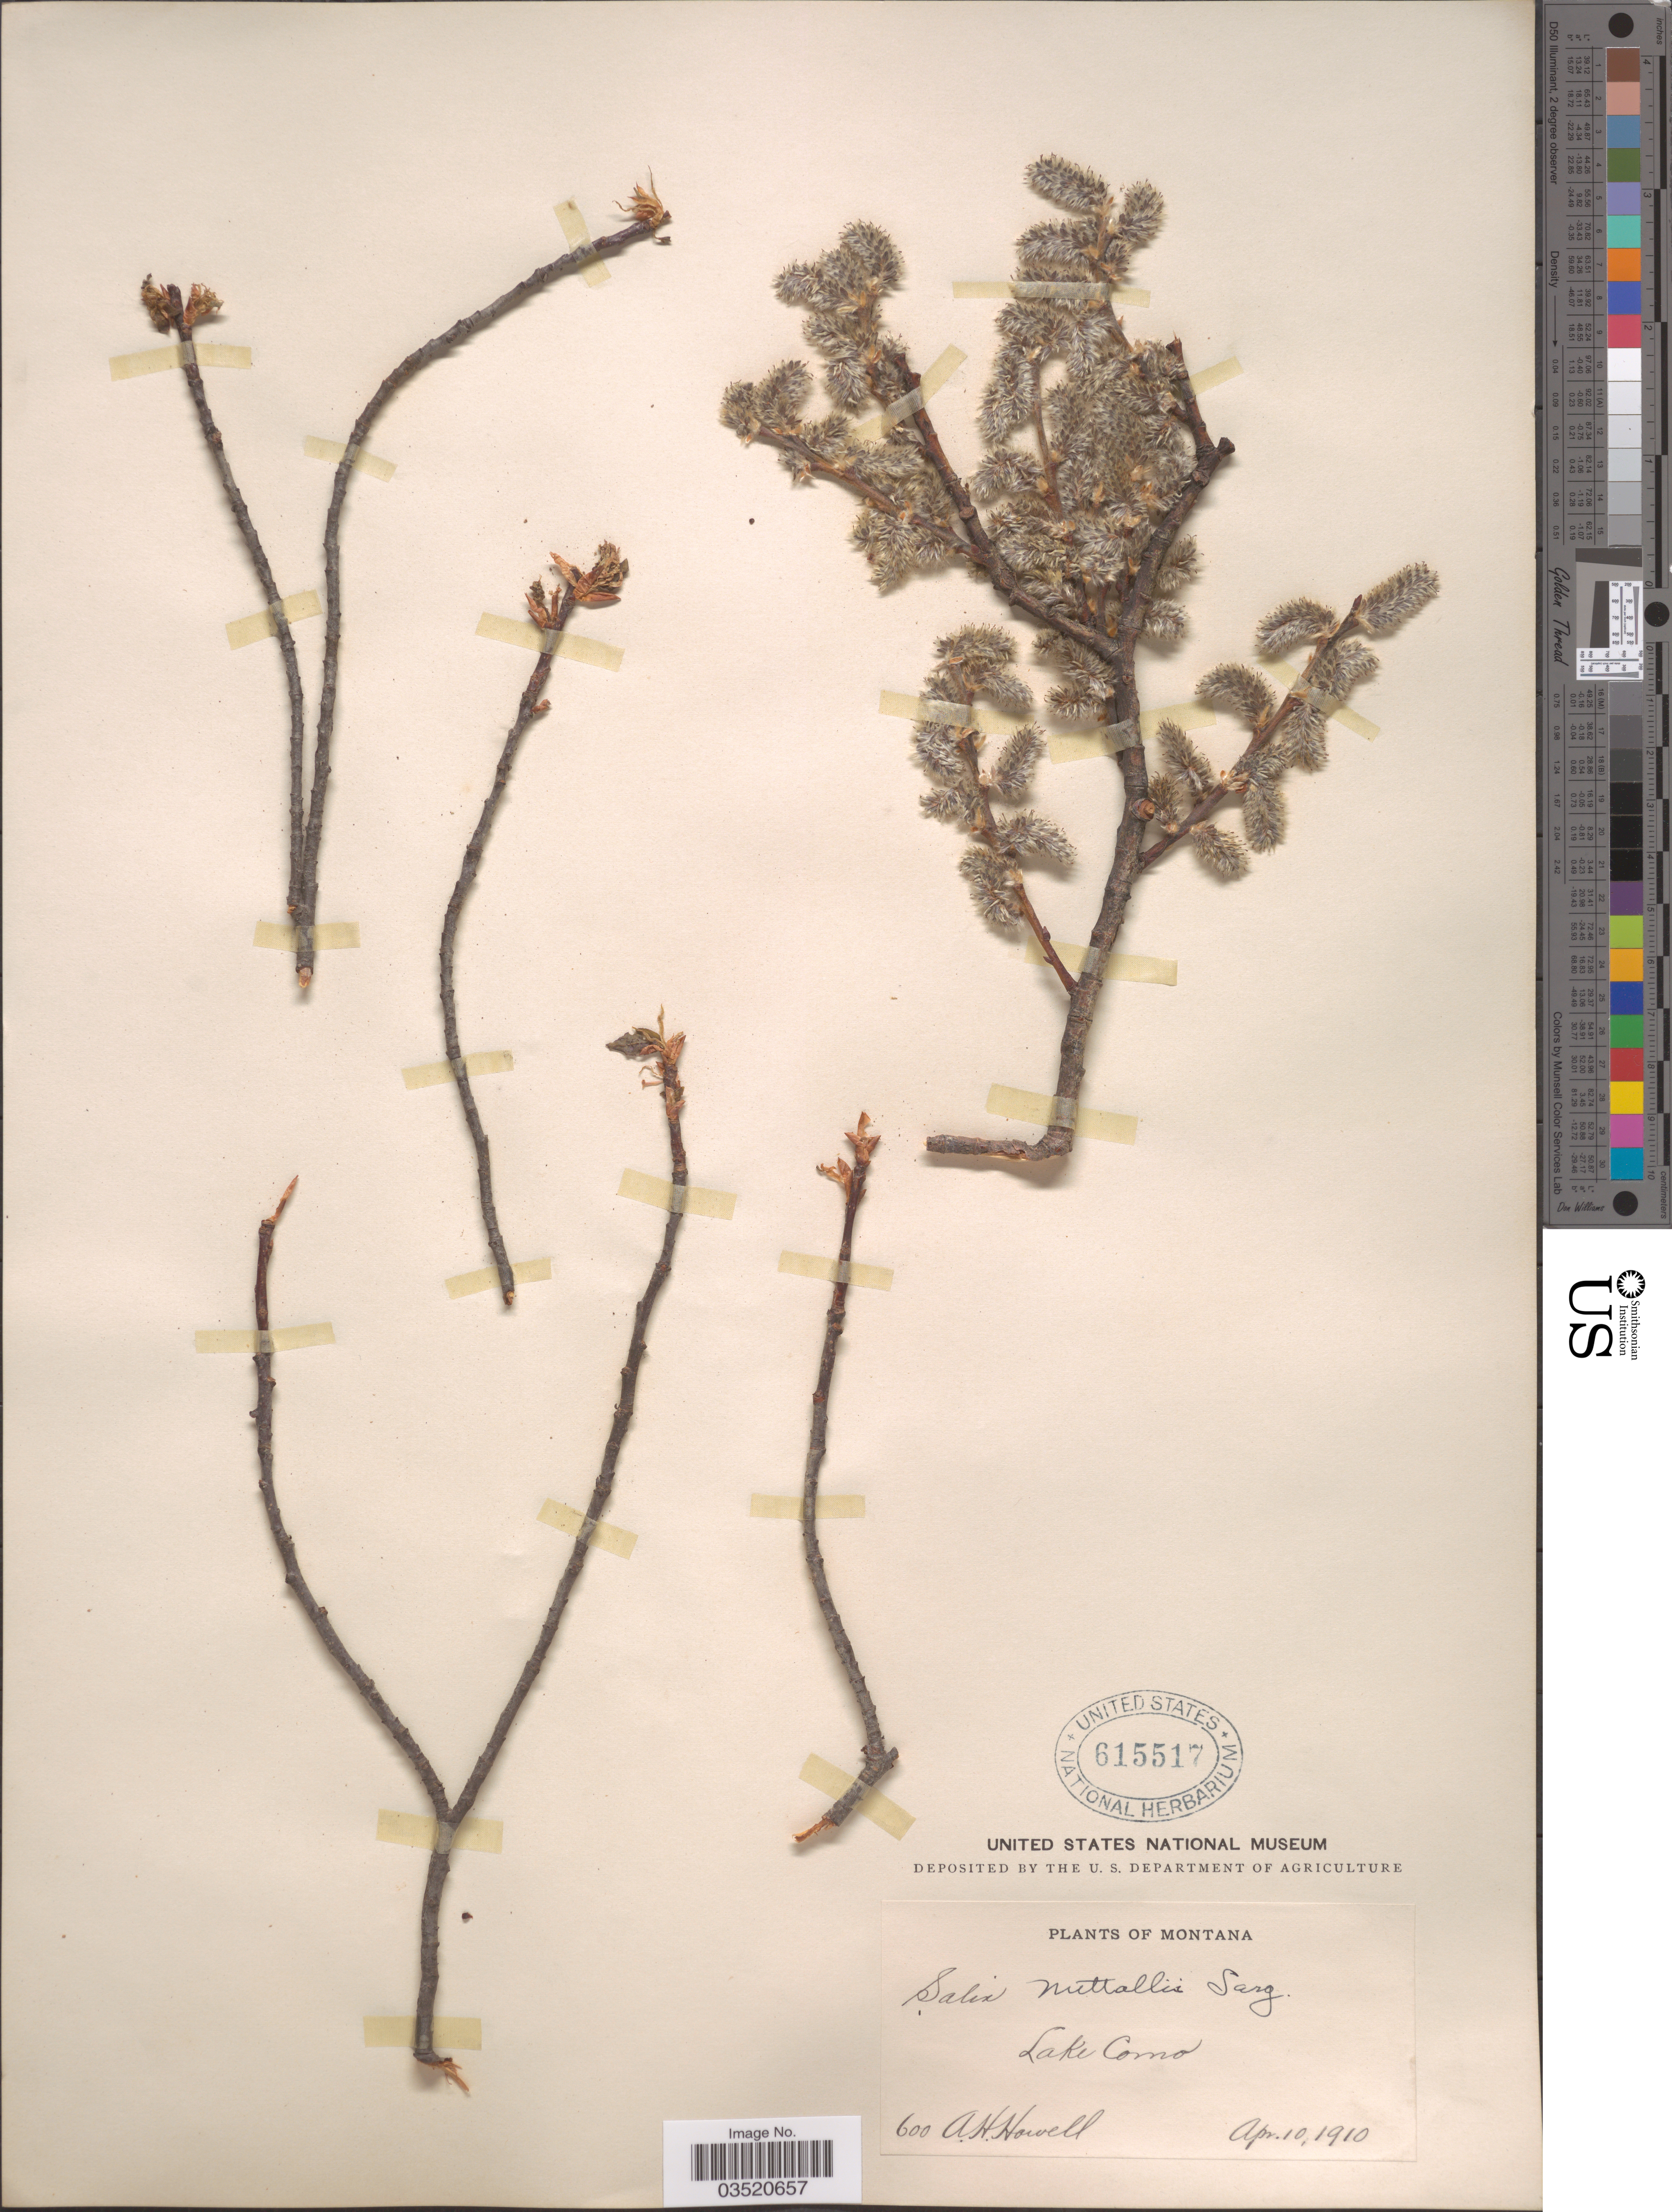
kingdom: Plantae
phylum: Tracheophyta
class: Magnoliopsida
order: Malpighiales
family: Salicaceae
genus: Salix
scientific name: Salix scouleriana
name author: Barratt ex Hook.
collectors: A. Howell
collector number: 600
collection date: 1910-04-10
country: United States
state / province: Montana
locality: Lake Como.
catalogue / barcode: US 615517